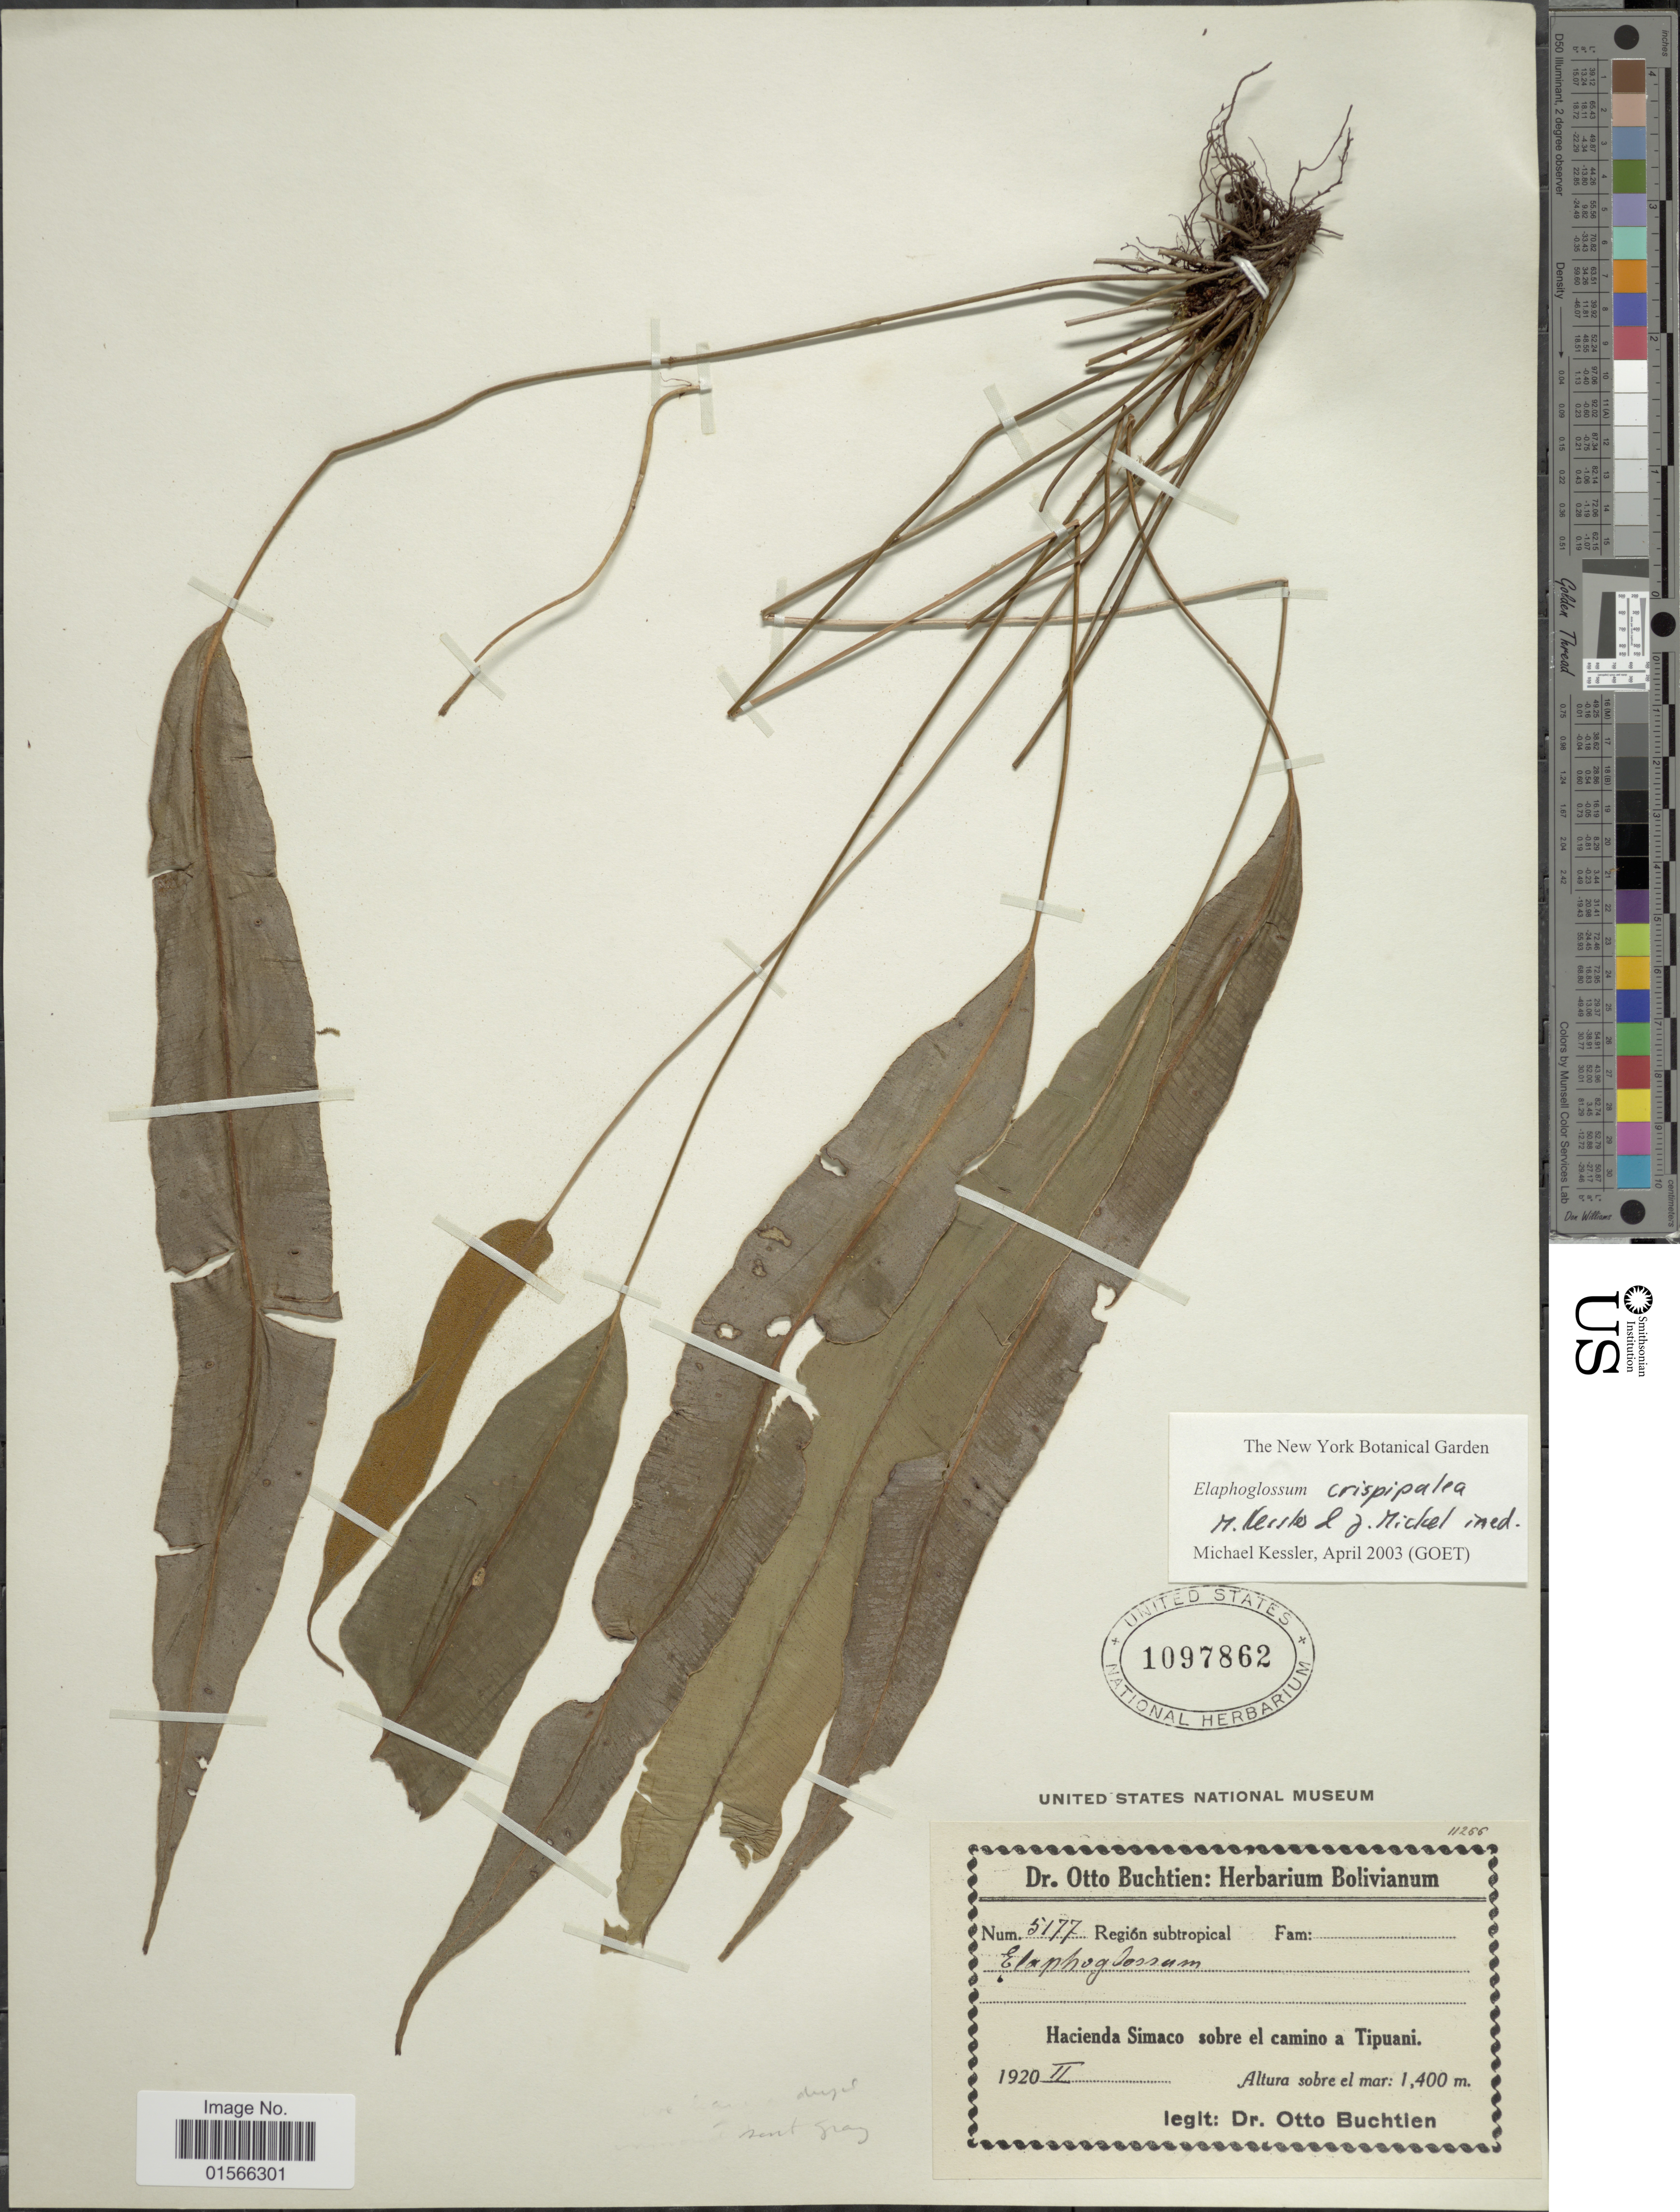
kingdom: Plantae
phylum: Tracheophyta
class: Polypodiopsida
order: Polypodiales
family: Dryopteridaceae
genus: Elaphoglossum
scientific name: Elaphoglossum miersii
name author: (Baker) C. Chr.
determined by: Matos, F. B.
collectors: O. Buchtien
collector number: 5177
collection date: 1920-02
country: Bolivia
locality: Hacienda Simaco sobre el camino a Tipuani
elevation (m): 1400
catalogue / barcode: US 1097862